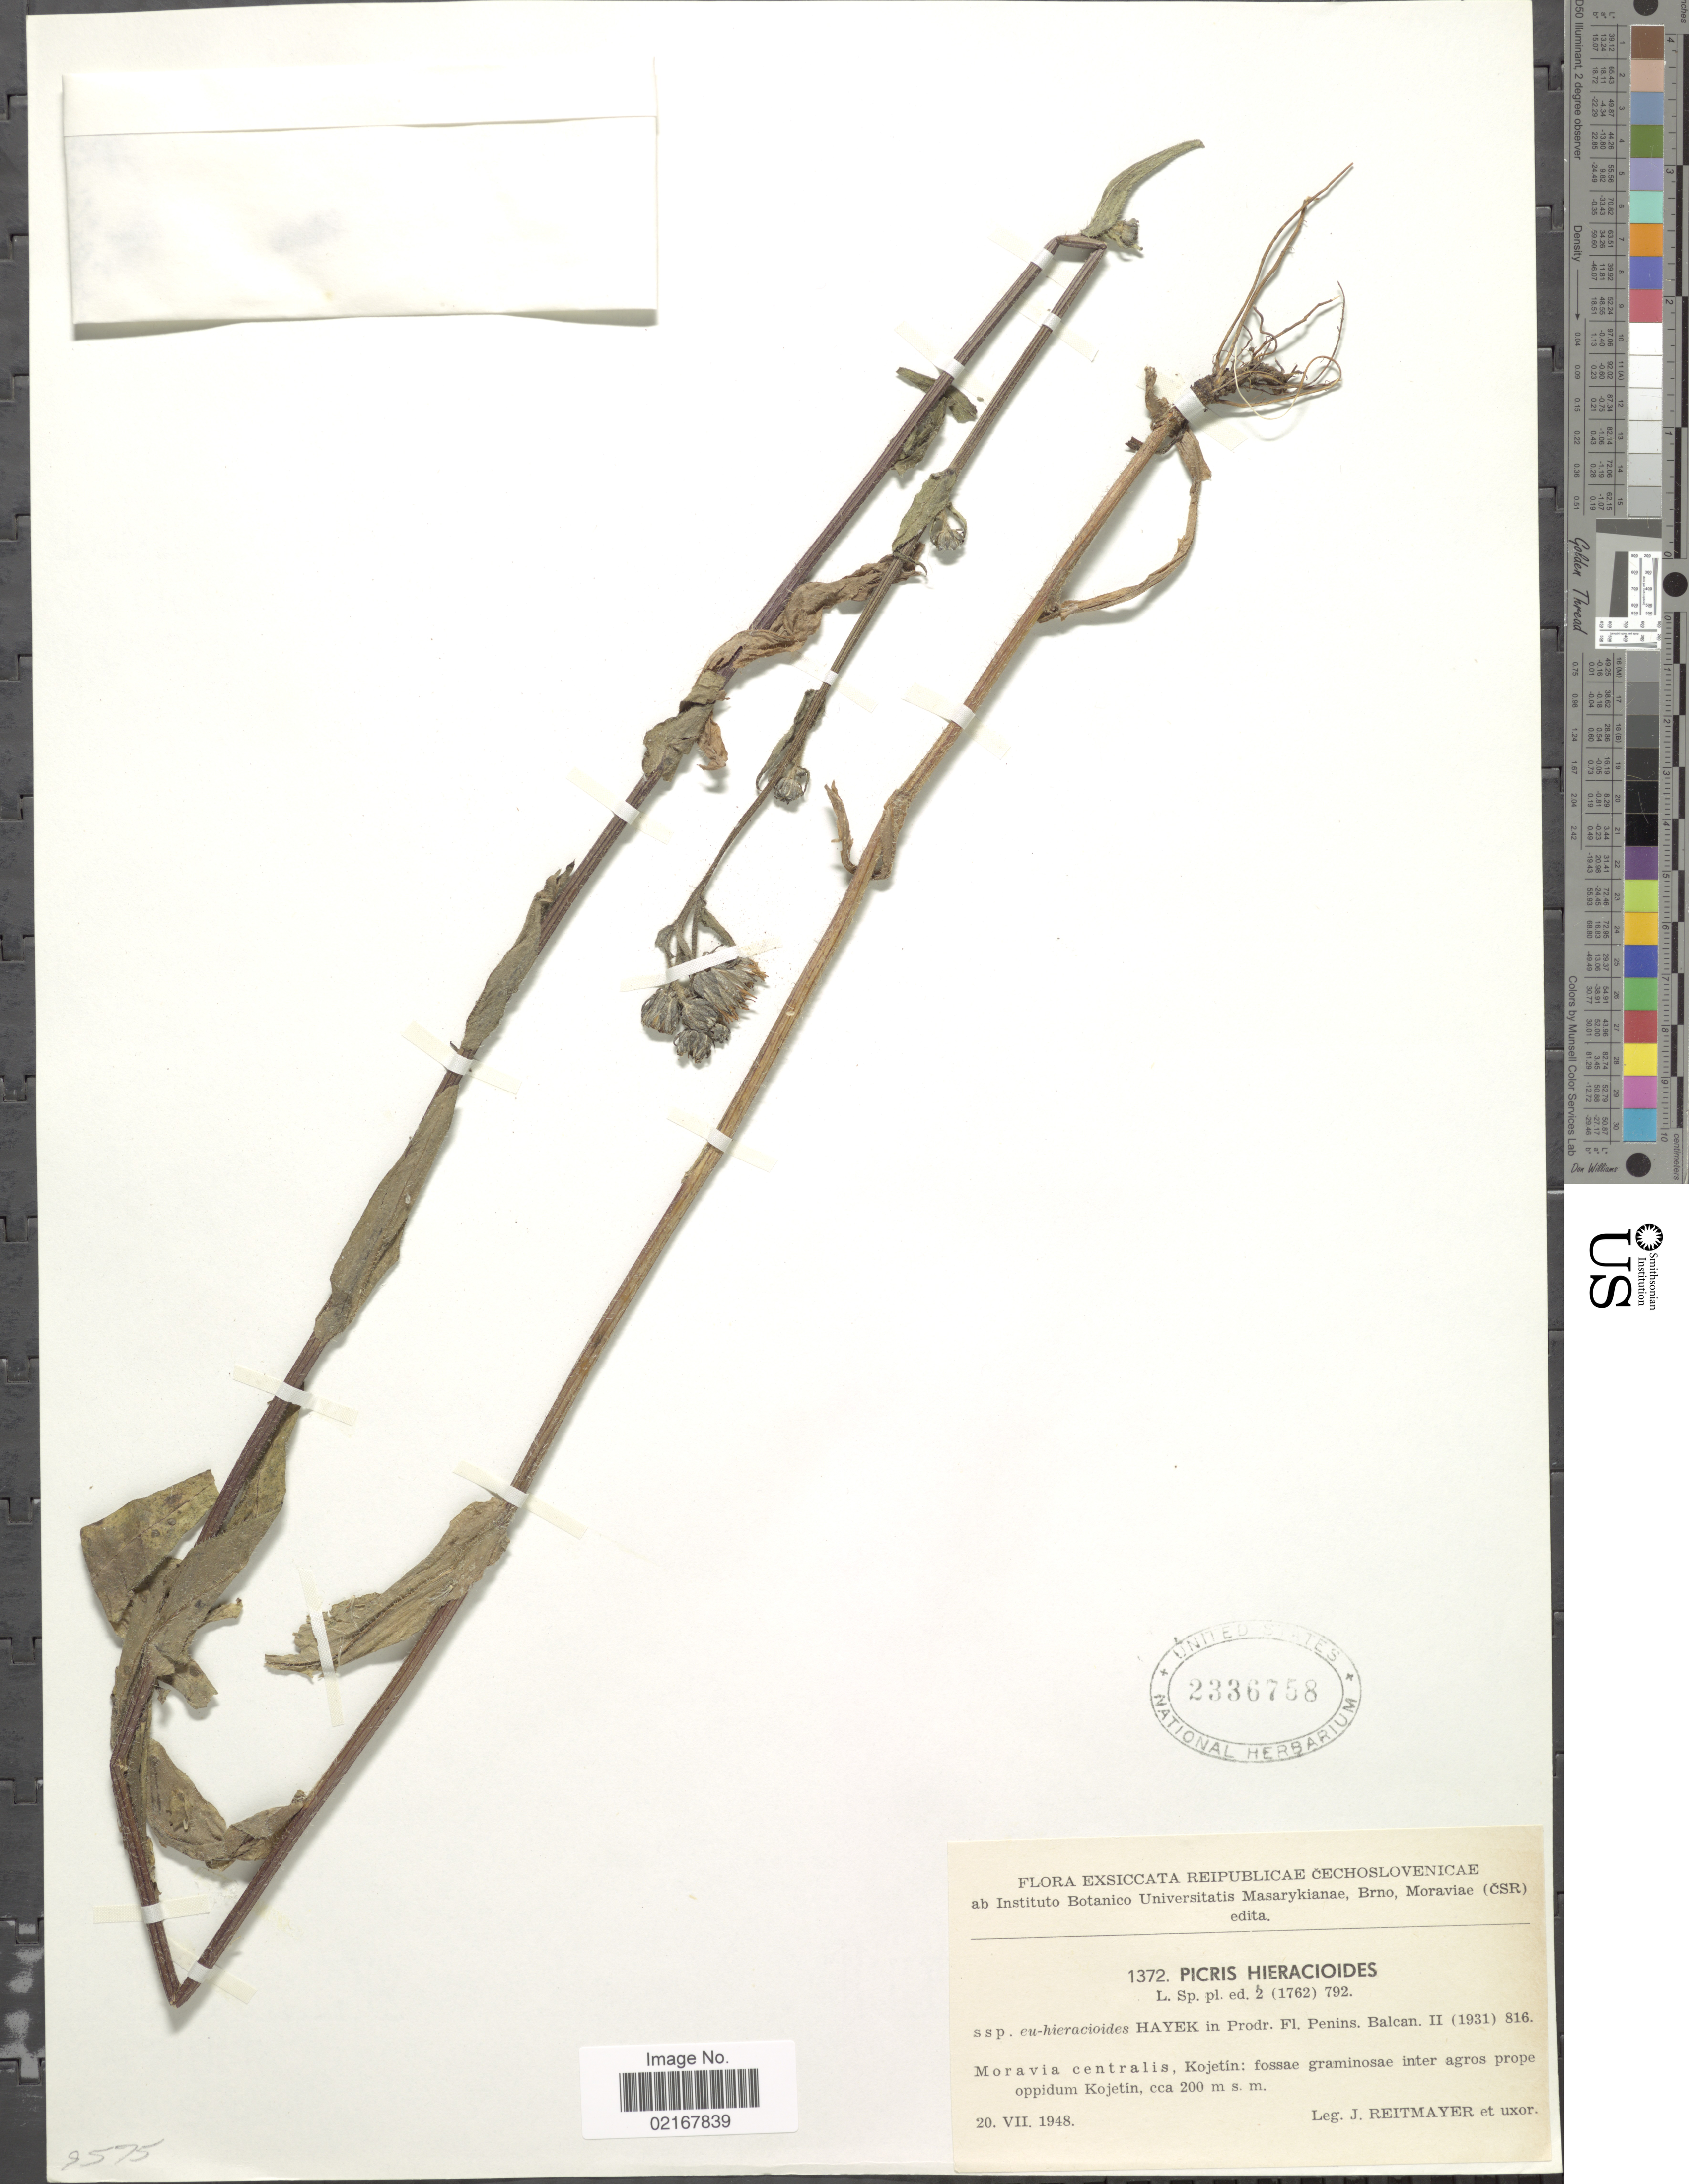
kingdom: Plantae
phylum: Tracheophyta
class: Magnoliopsida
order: Asterales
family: Asteraceae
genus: Picris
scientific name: Picris hieracioides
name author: L.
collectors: J. Reitmayer & Uxor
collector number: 1372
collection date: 1948-07-20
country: Czechia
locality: Reipublicae Cechoslovenicae, Moravia Centralis, Kojetin, prope oppidum Kojetin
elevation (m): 200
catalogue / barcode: US 2336758